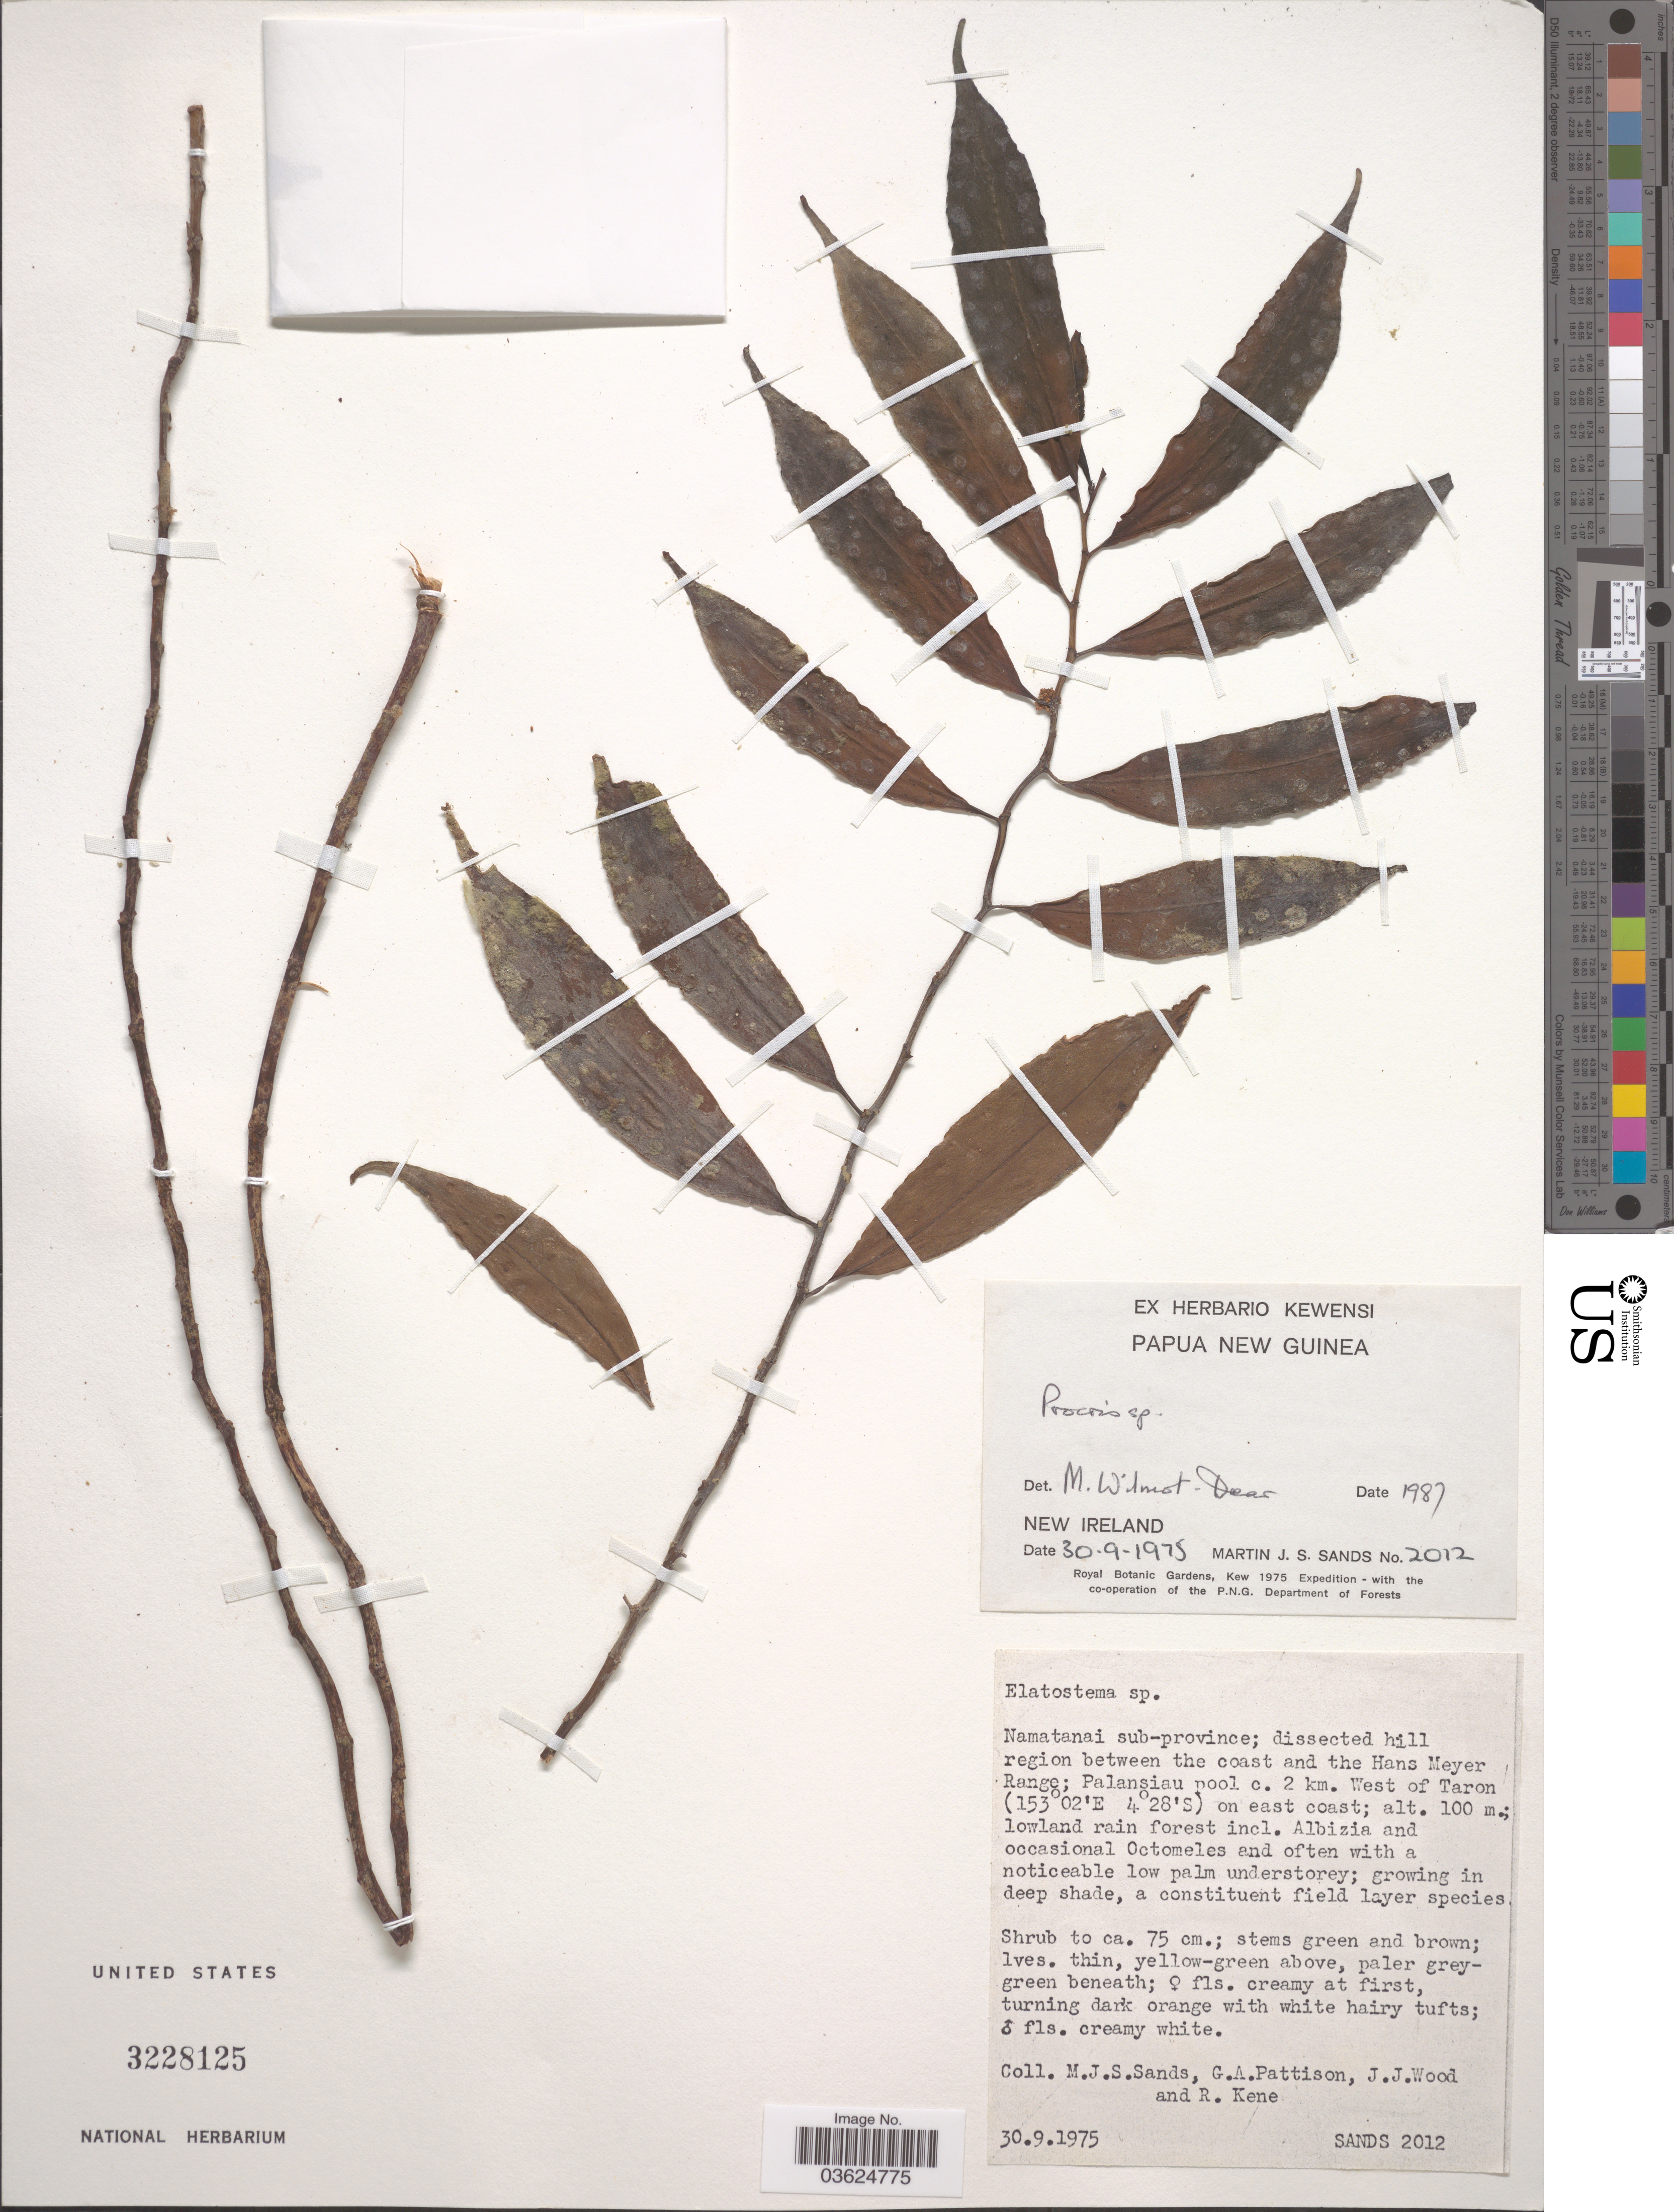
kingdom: Plantae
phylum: Tracheophyta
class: Magnoliopsida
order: Rosales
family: Urticaceae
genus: Procris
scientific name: Procris sp.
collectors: M. Sands, G. Pattison, J. Wood & R. Kene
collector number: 2012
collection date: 1975-09-30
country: Papua New Guinea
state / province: New Ireland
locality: New Guinea. Namatanai sub-province; dissected hill region between the coast and the Hans Meyer Range; Palansiau pool c. 2 km. West of Taron.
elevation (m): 100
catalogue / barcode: US 3228125